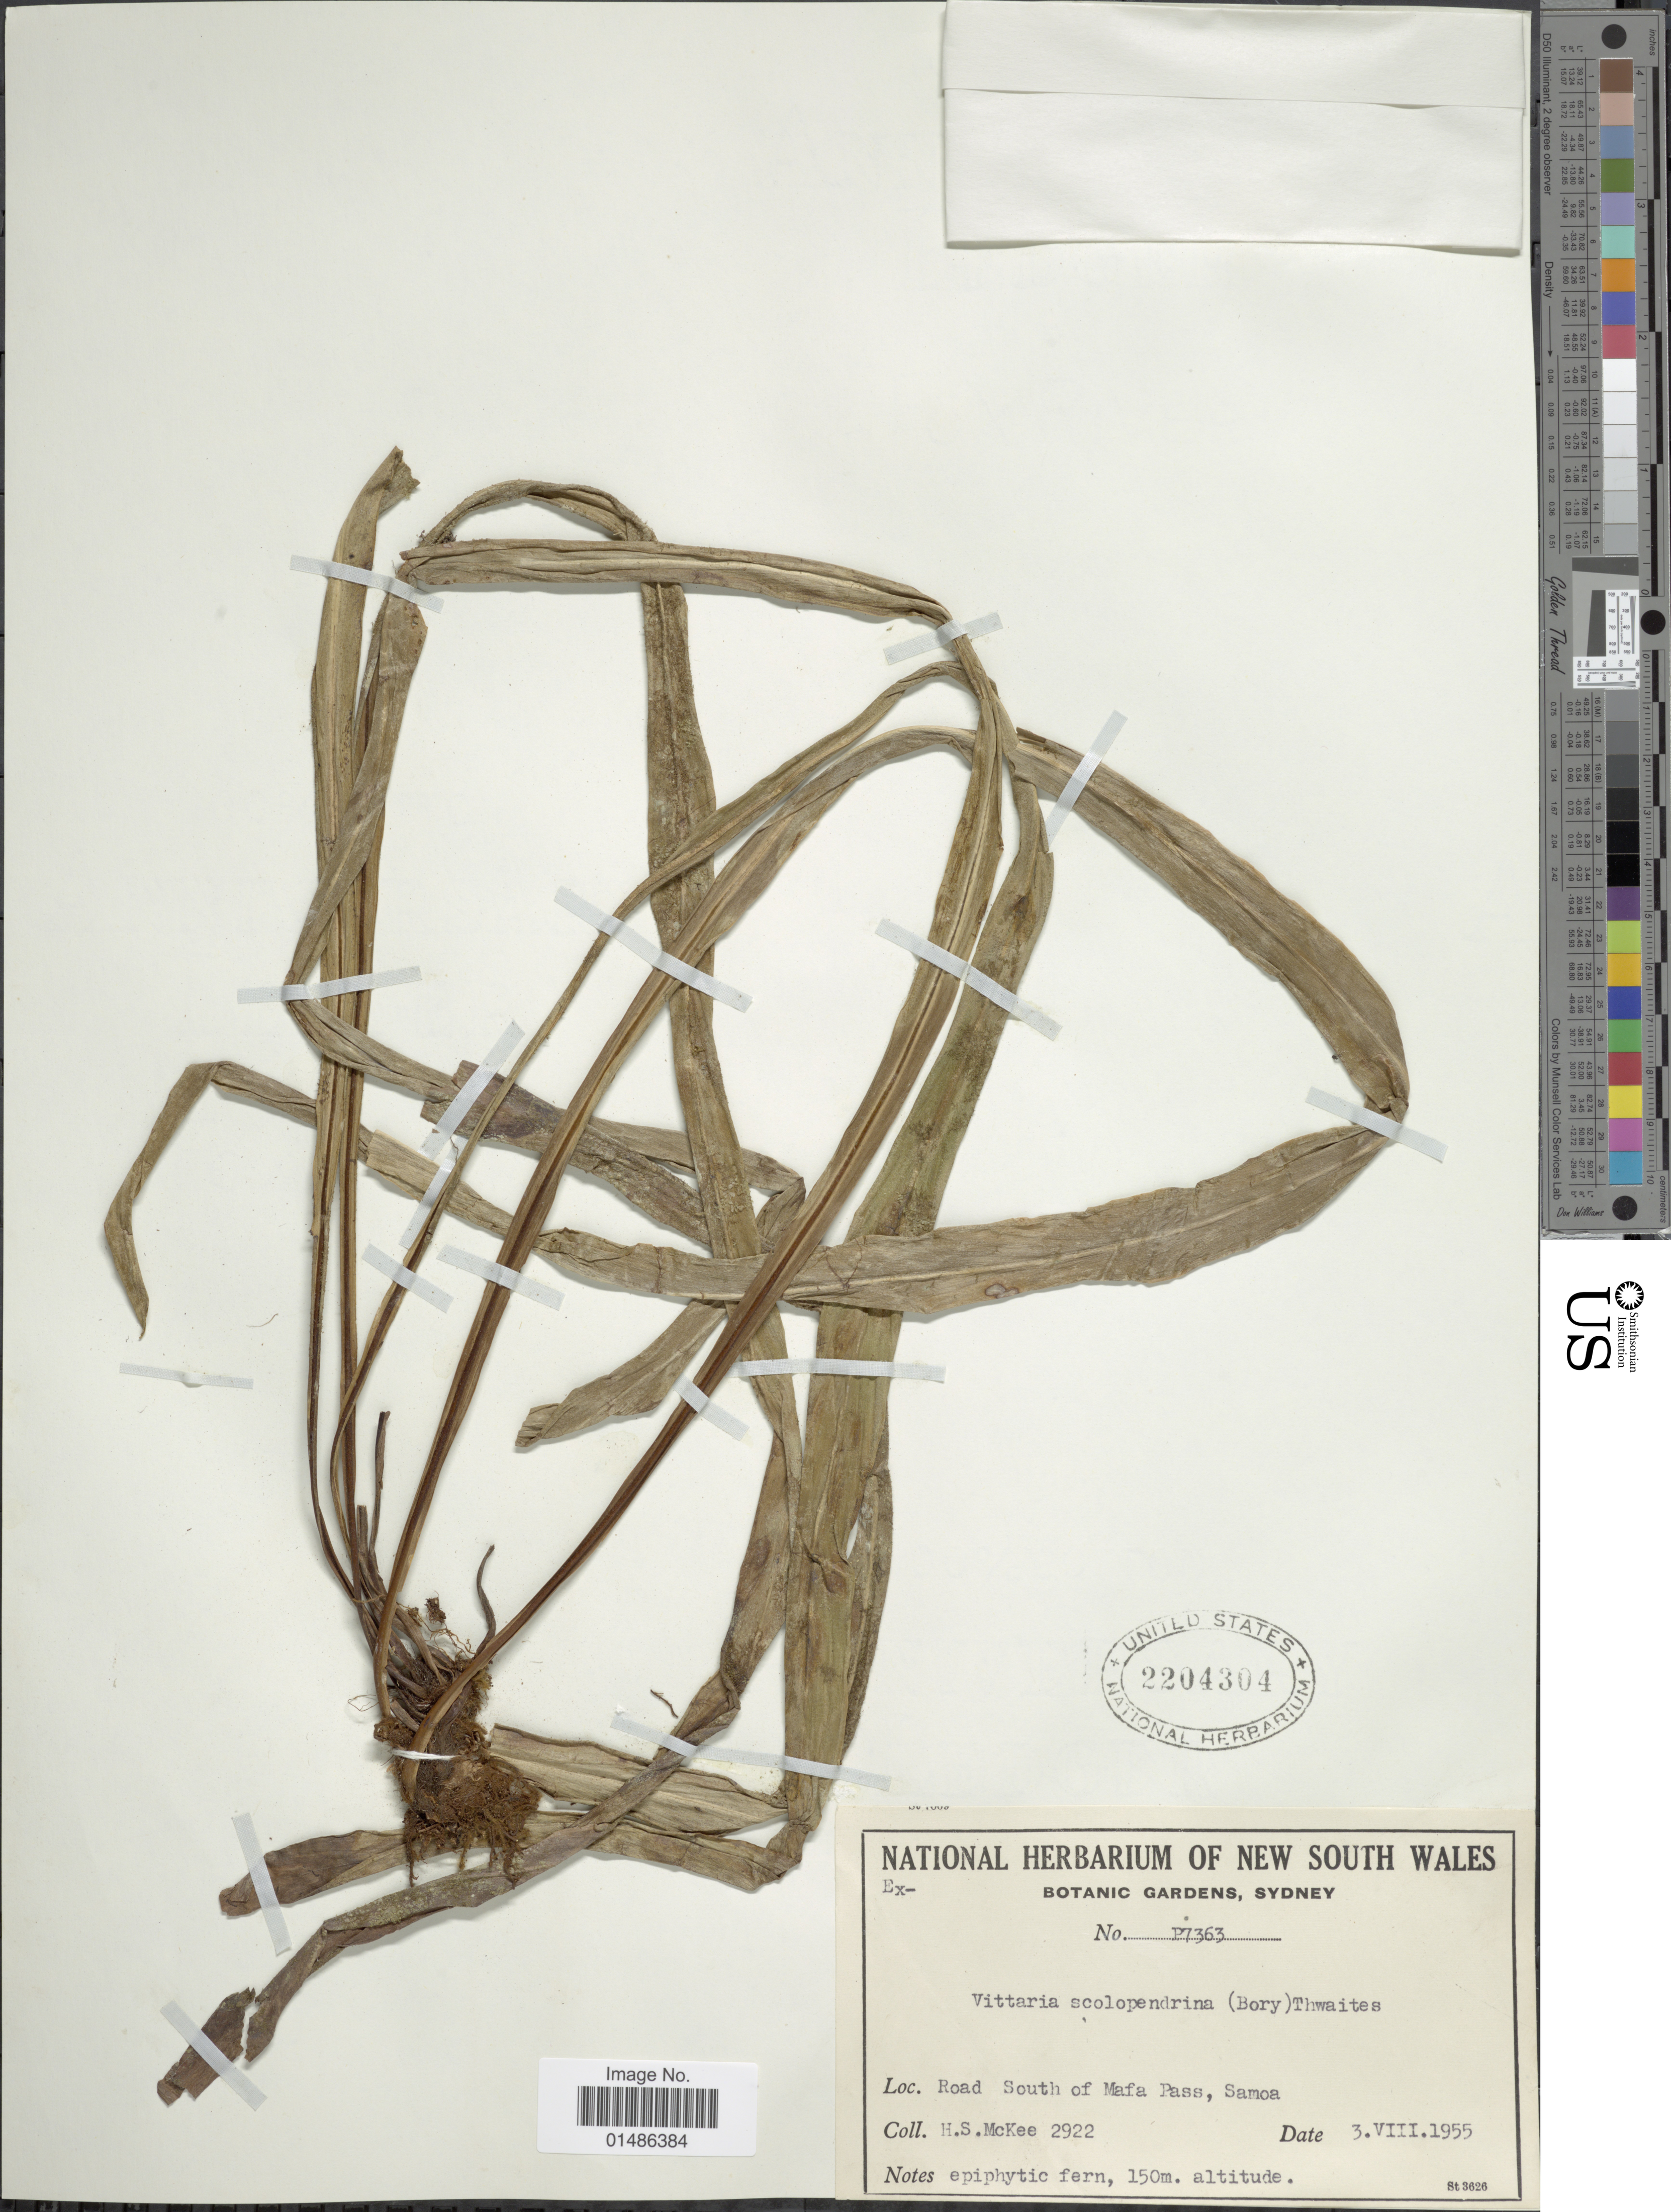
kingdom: Plantae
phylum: Tracheophyta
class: Polypodiopsida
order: Polypodiales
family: Pteridaceae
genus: Haplopteris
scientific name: Haplopteris scolopendrina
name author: (Bory) Presl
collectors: H. S. McKee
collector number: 2922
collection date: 1955-08-03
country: American Samoa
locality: Road South of Mafa Pass, Samoa.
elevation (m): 150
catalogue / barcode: US 2204304